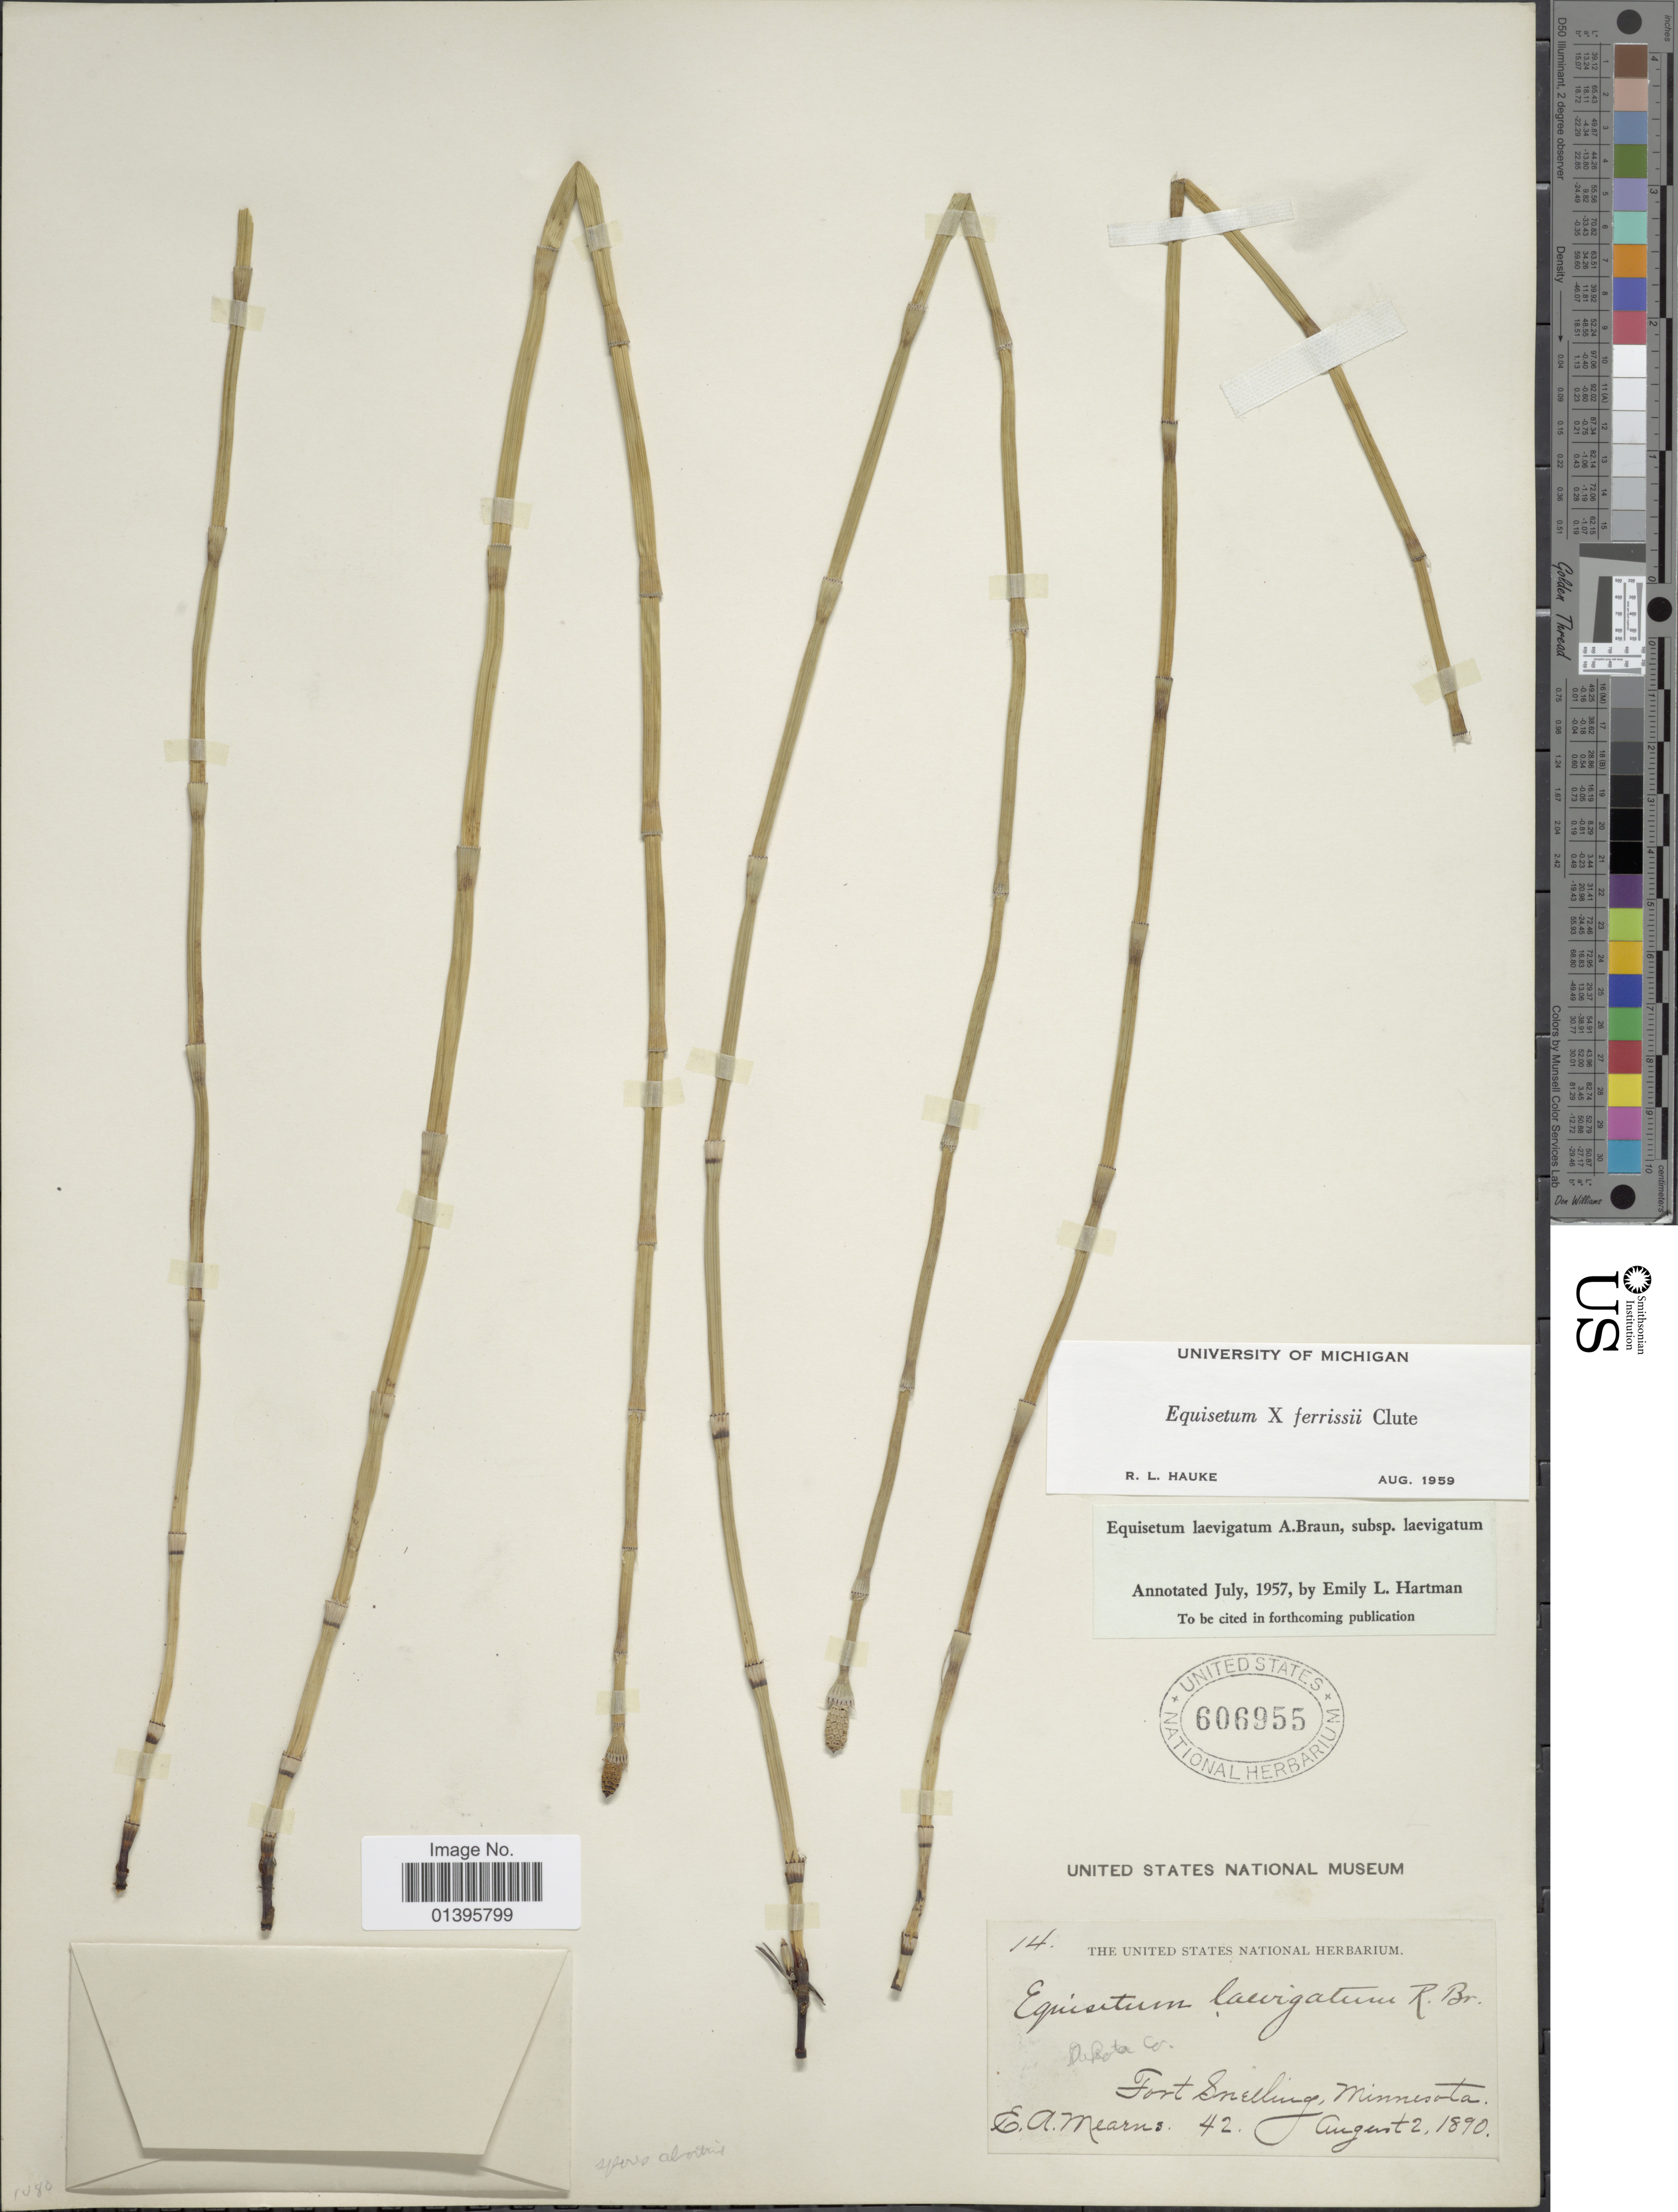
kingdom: Plantae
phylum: Tracheophyta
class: Polypodiopsida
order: Equisetales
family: Equisetaceae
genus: Equisetum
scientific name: Equisetum x ferrissii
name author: Clute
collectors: E. A. Mearns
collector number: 42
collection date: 1890-08-02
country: United States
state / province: Minnesota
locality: Dakota Co., Fort Snelling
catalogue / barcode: US 606955